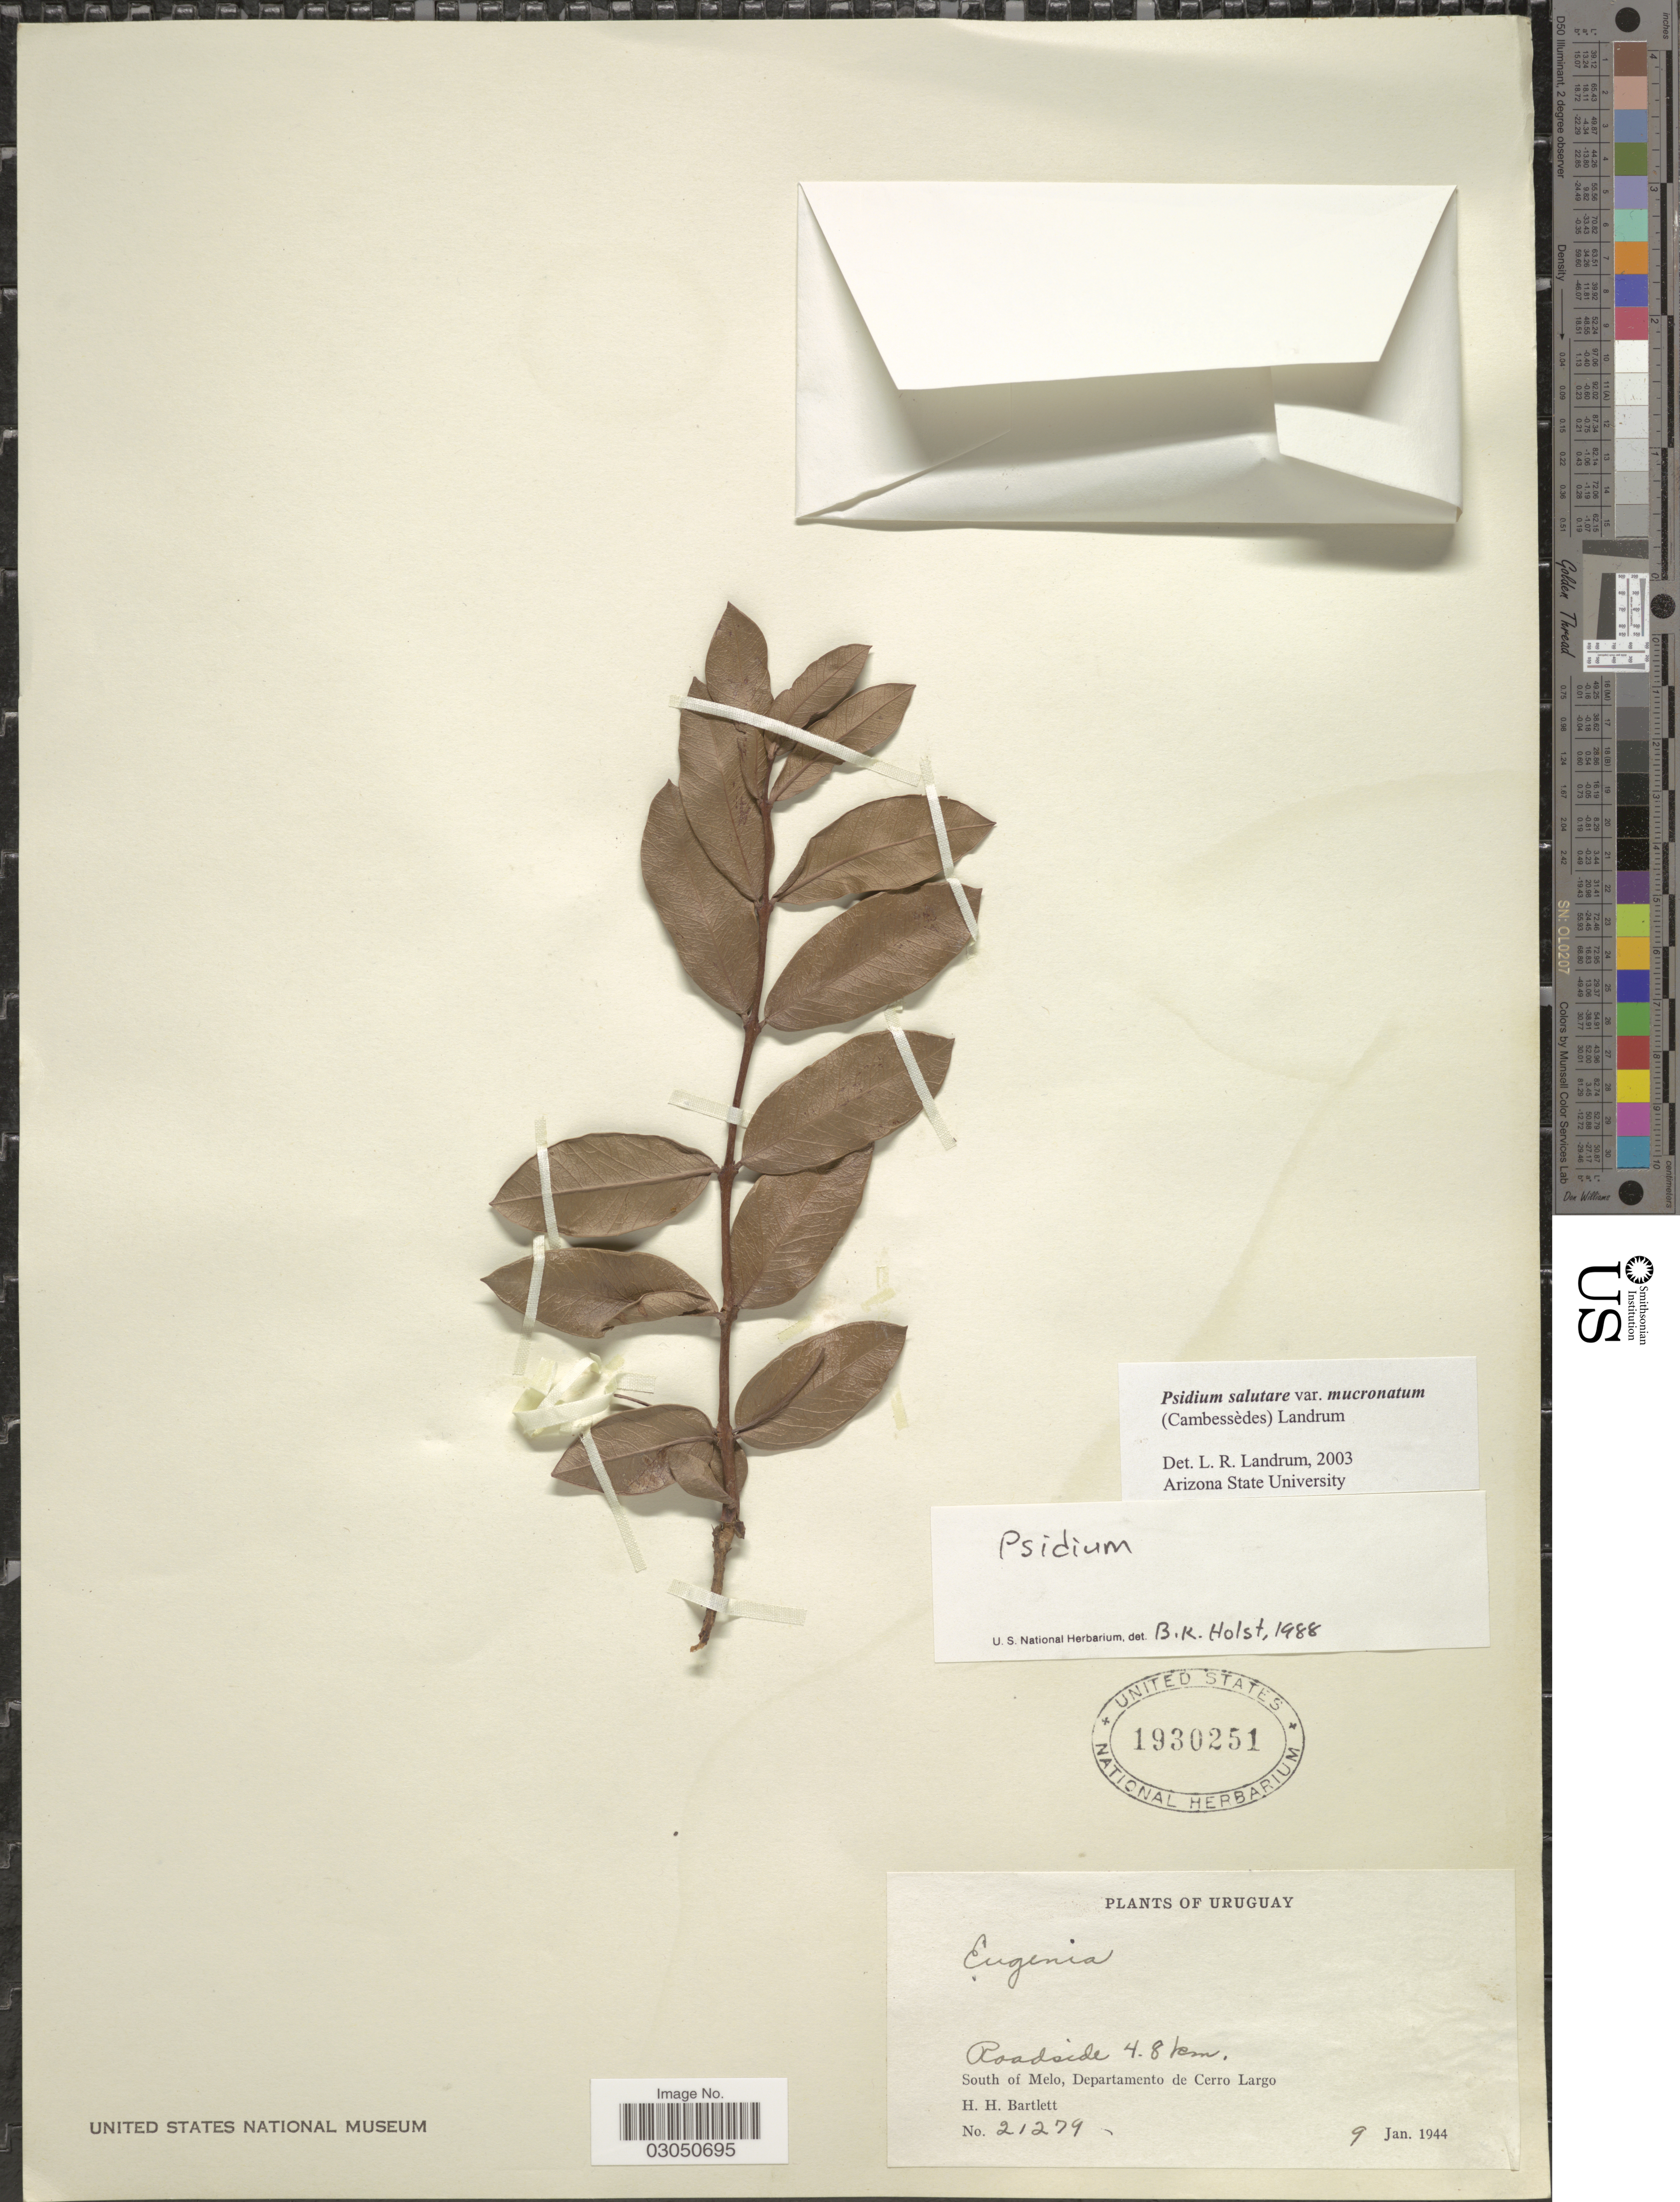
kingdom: Plantae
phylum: Tracheophyta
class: Magnoliopsida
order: Myrtales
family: Myrtaceae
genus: Psidium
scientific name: Psidium salutare var. mucronatum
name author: (Cambess.) Landrum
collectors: H. H. Bartlett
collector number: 21279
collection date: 1944-01-09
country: Uruguay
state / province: Cerro Largo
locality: Roadside 4.8 km. South of Melo, Departamento de Cerro Largo.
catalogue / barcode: US 1930251